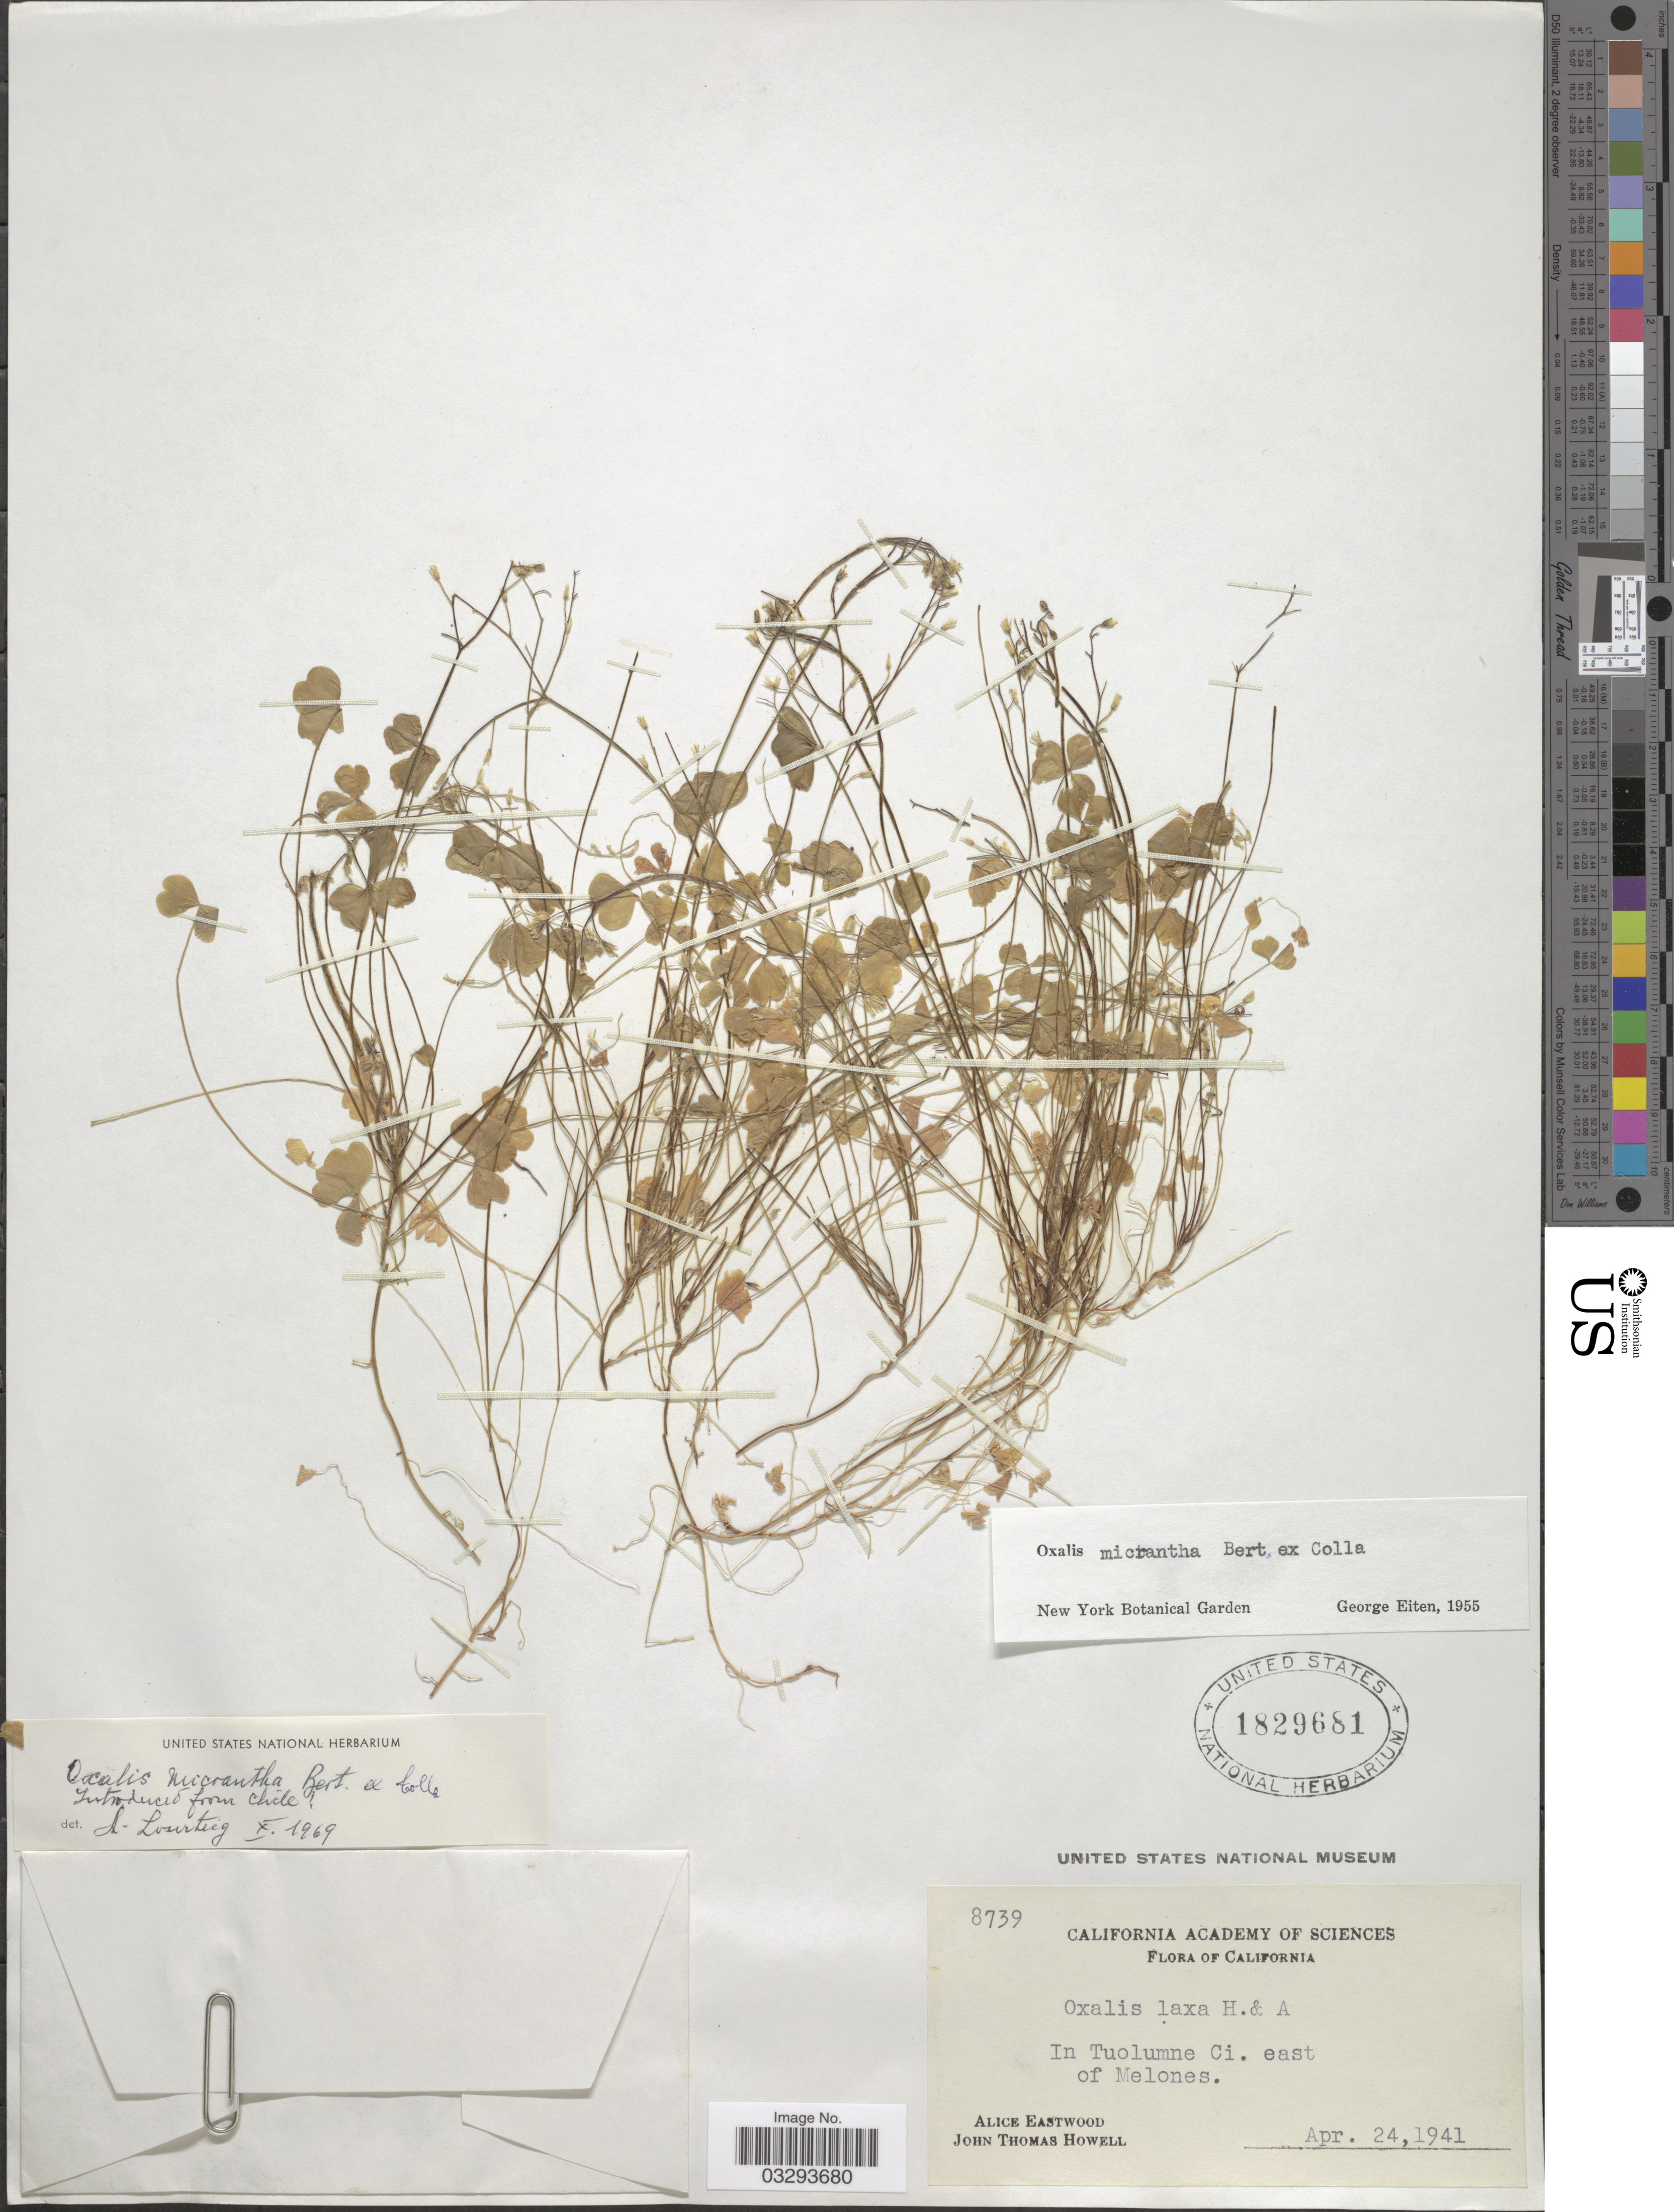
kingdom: Plantae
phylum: Tracheophyta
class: Magnoliopsida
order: Oxalidales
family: Oxalidaceae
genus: Oxalis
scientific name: Oxalis micrantha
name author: Bertero ex Savi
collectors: A. Eastwood & J. T. Howell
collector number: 8739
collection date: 1941-04-24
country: United States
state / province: California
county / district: Tuolumne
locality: In Tuolumne Ci. east of Melones.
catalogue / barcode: US 1829681